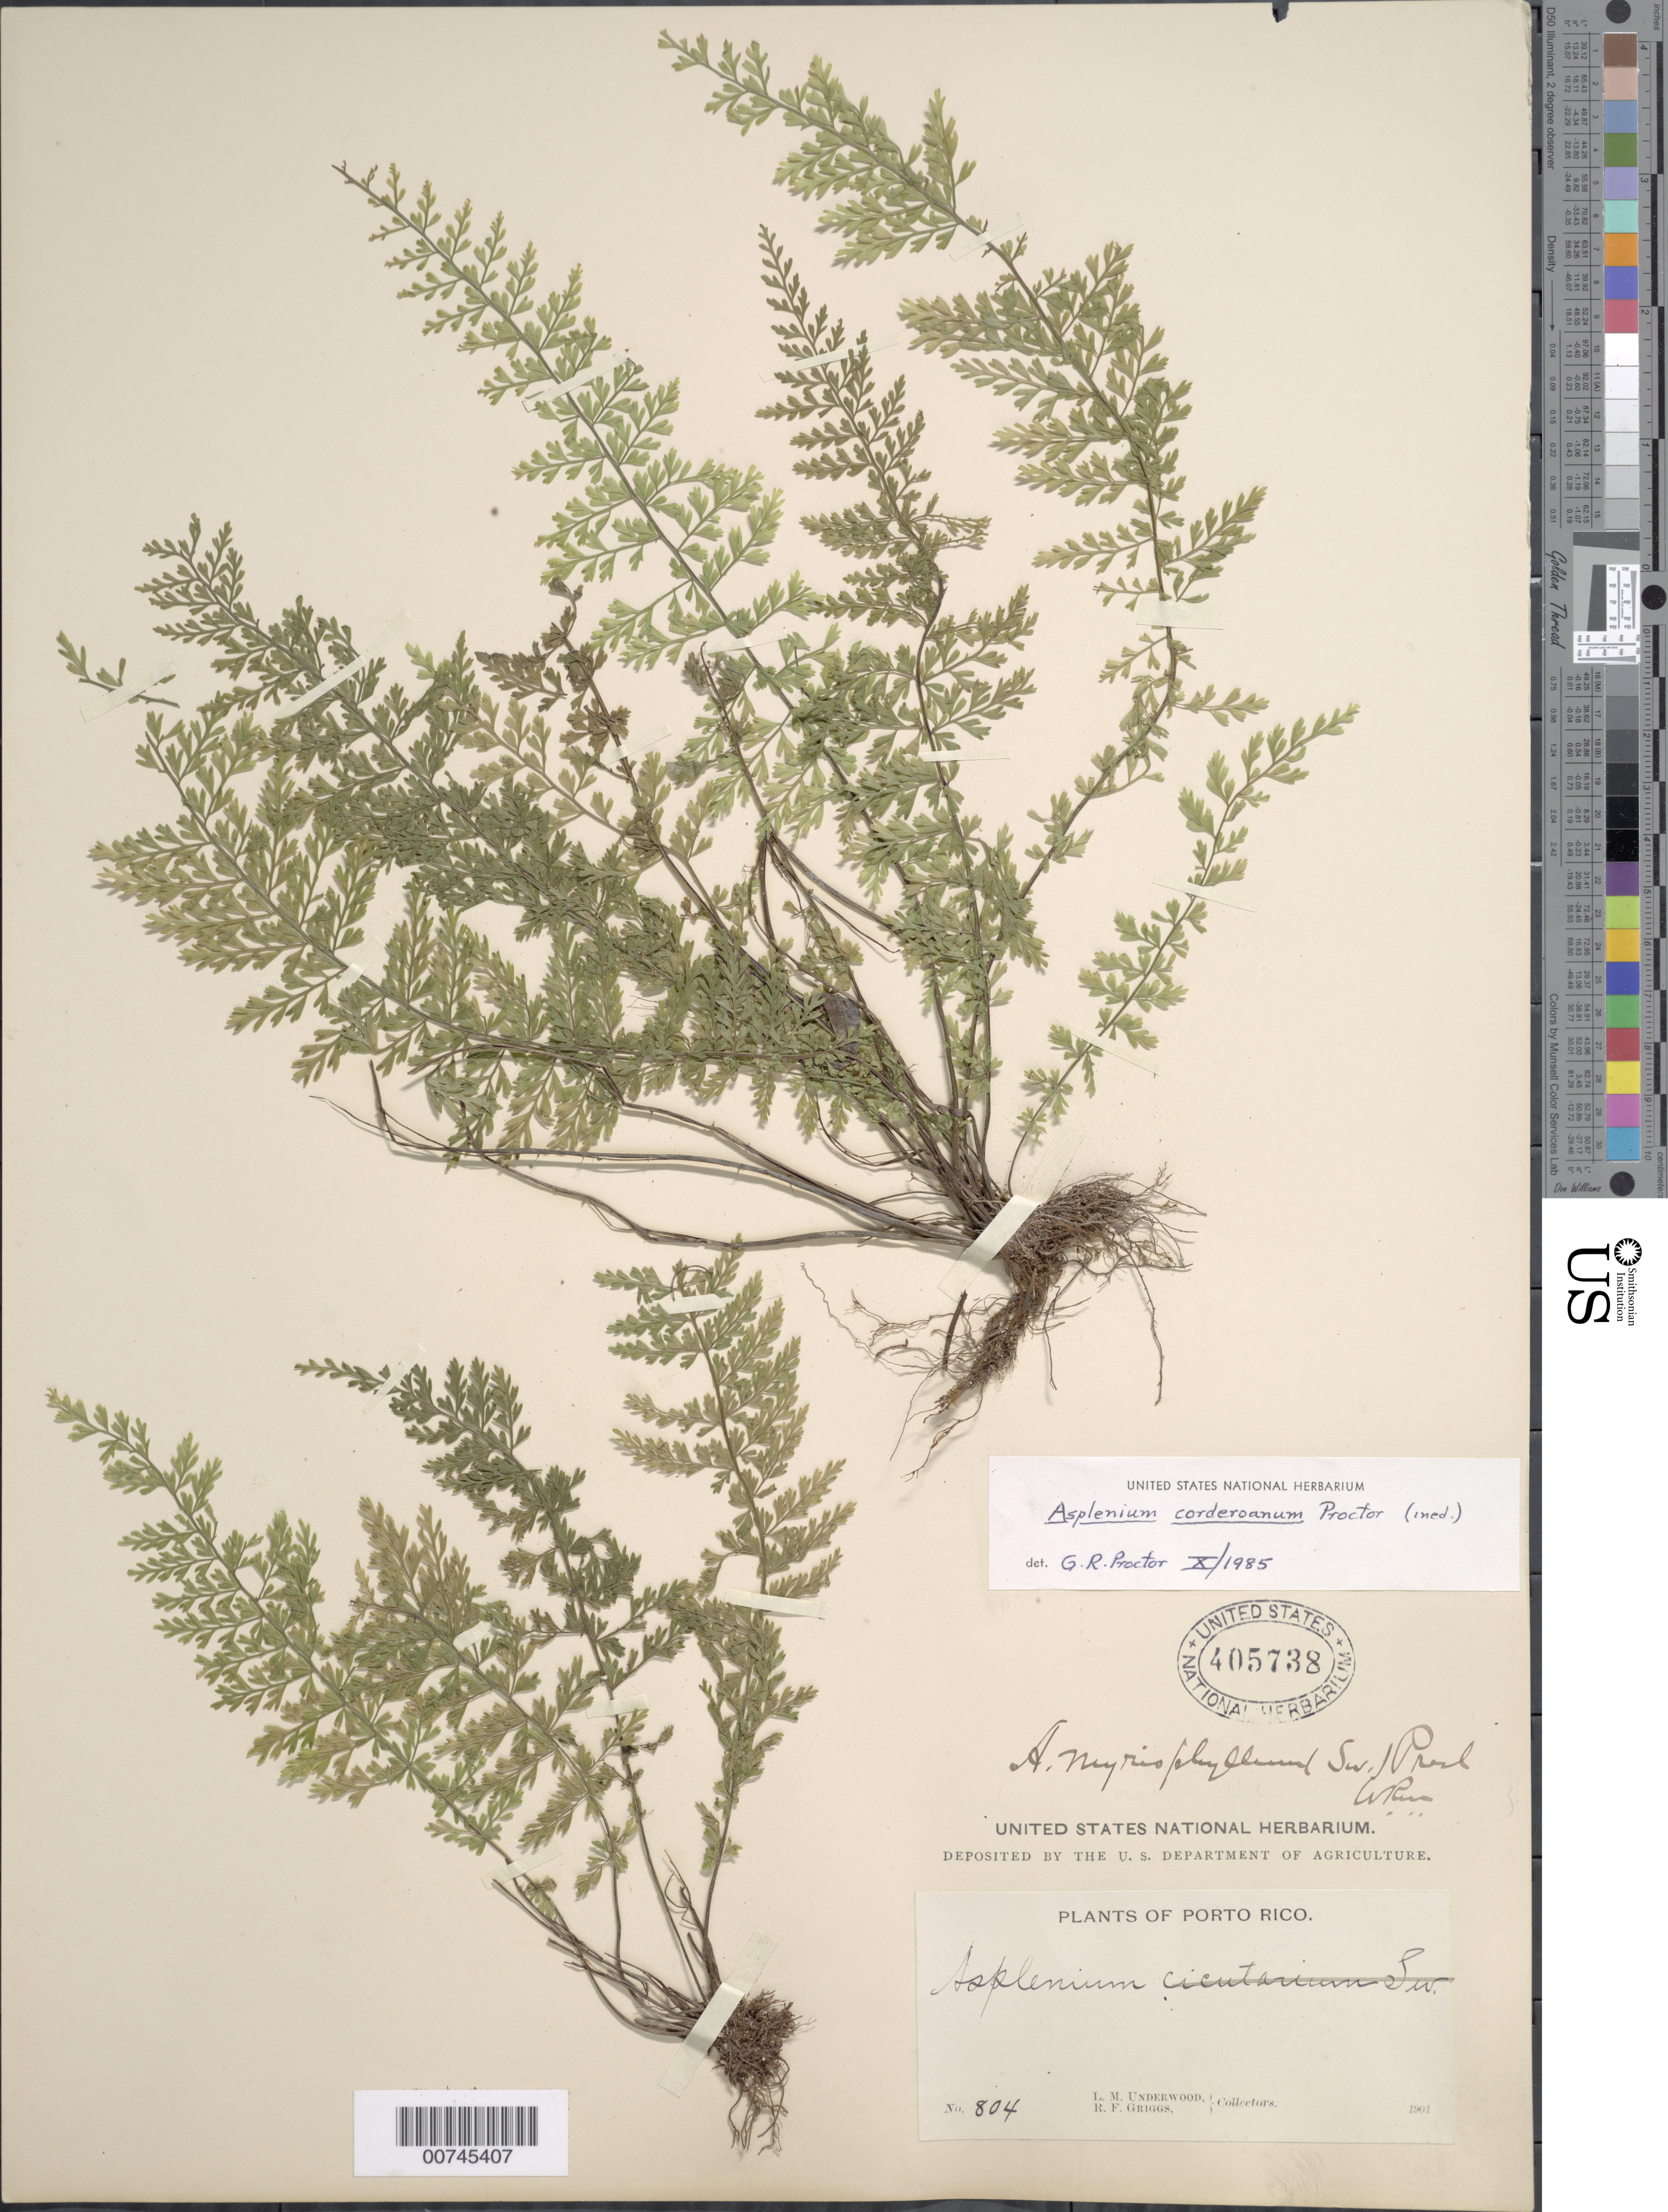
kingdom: Plantae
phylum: Tracheophyta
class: Polypodiopsida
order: Polypodiales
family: Aspleniaceae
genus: Asplenium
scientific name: Asplenium corderoanum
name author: Proctor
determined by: Proctor, G. R.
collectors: L. M. Underwood & R. F. Griggs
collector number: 804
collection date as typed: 1901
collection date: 1901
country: Puerto Rico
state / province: Arecibo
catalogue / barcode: US 405738